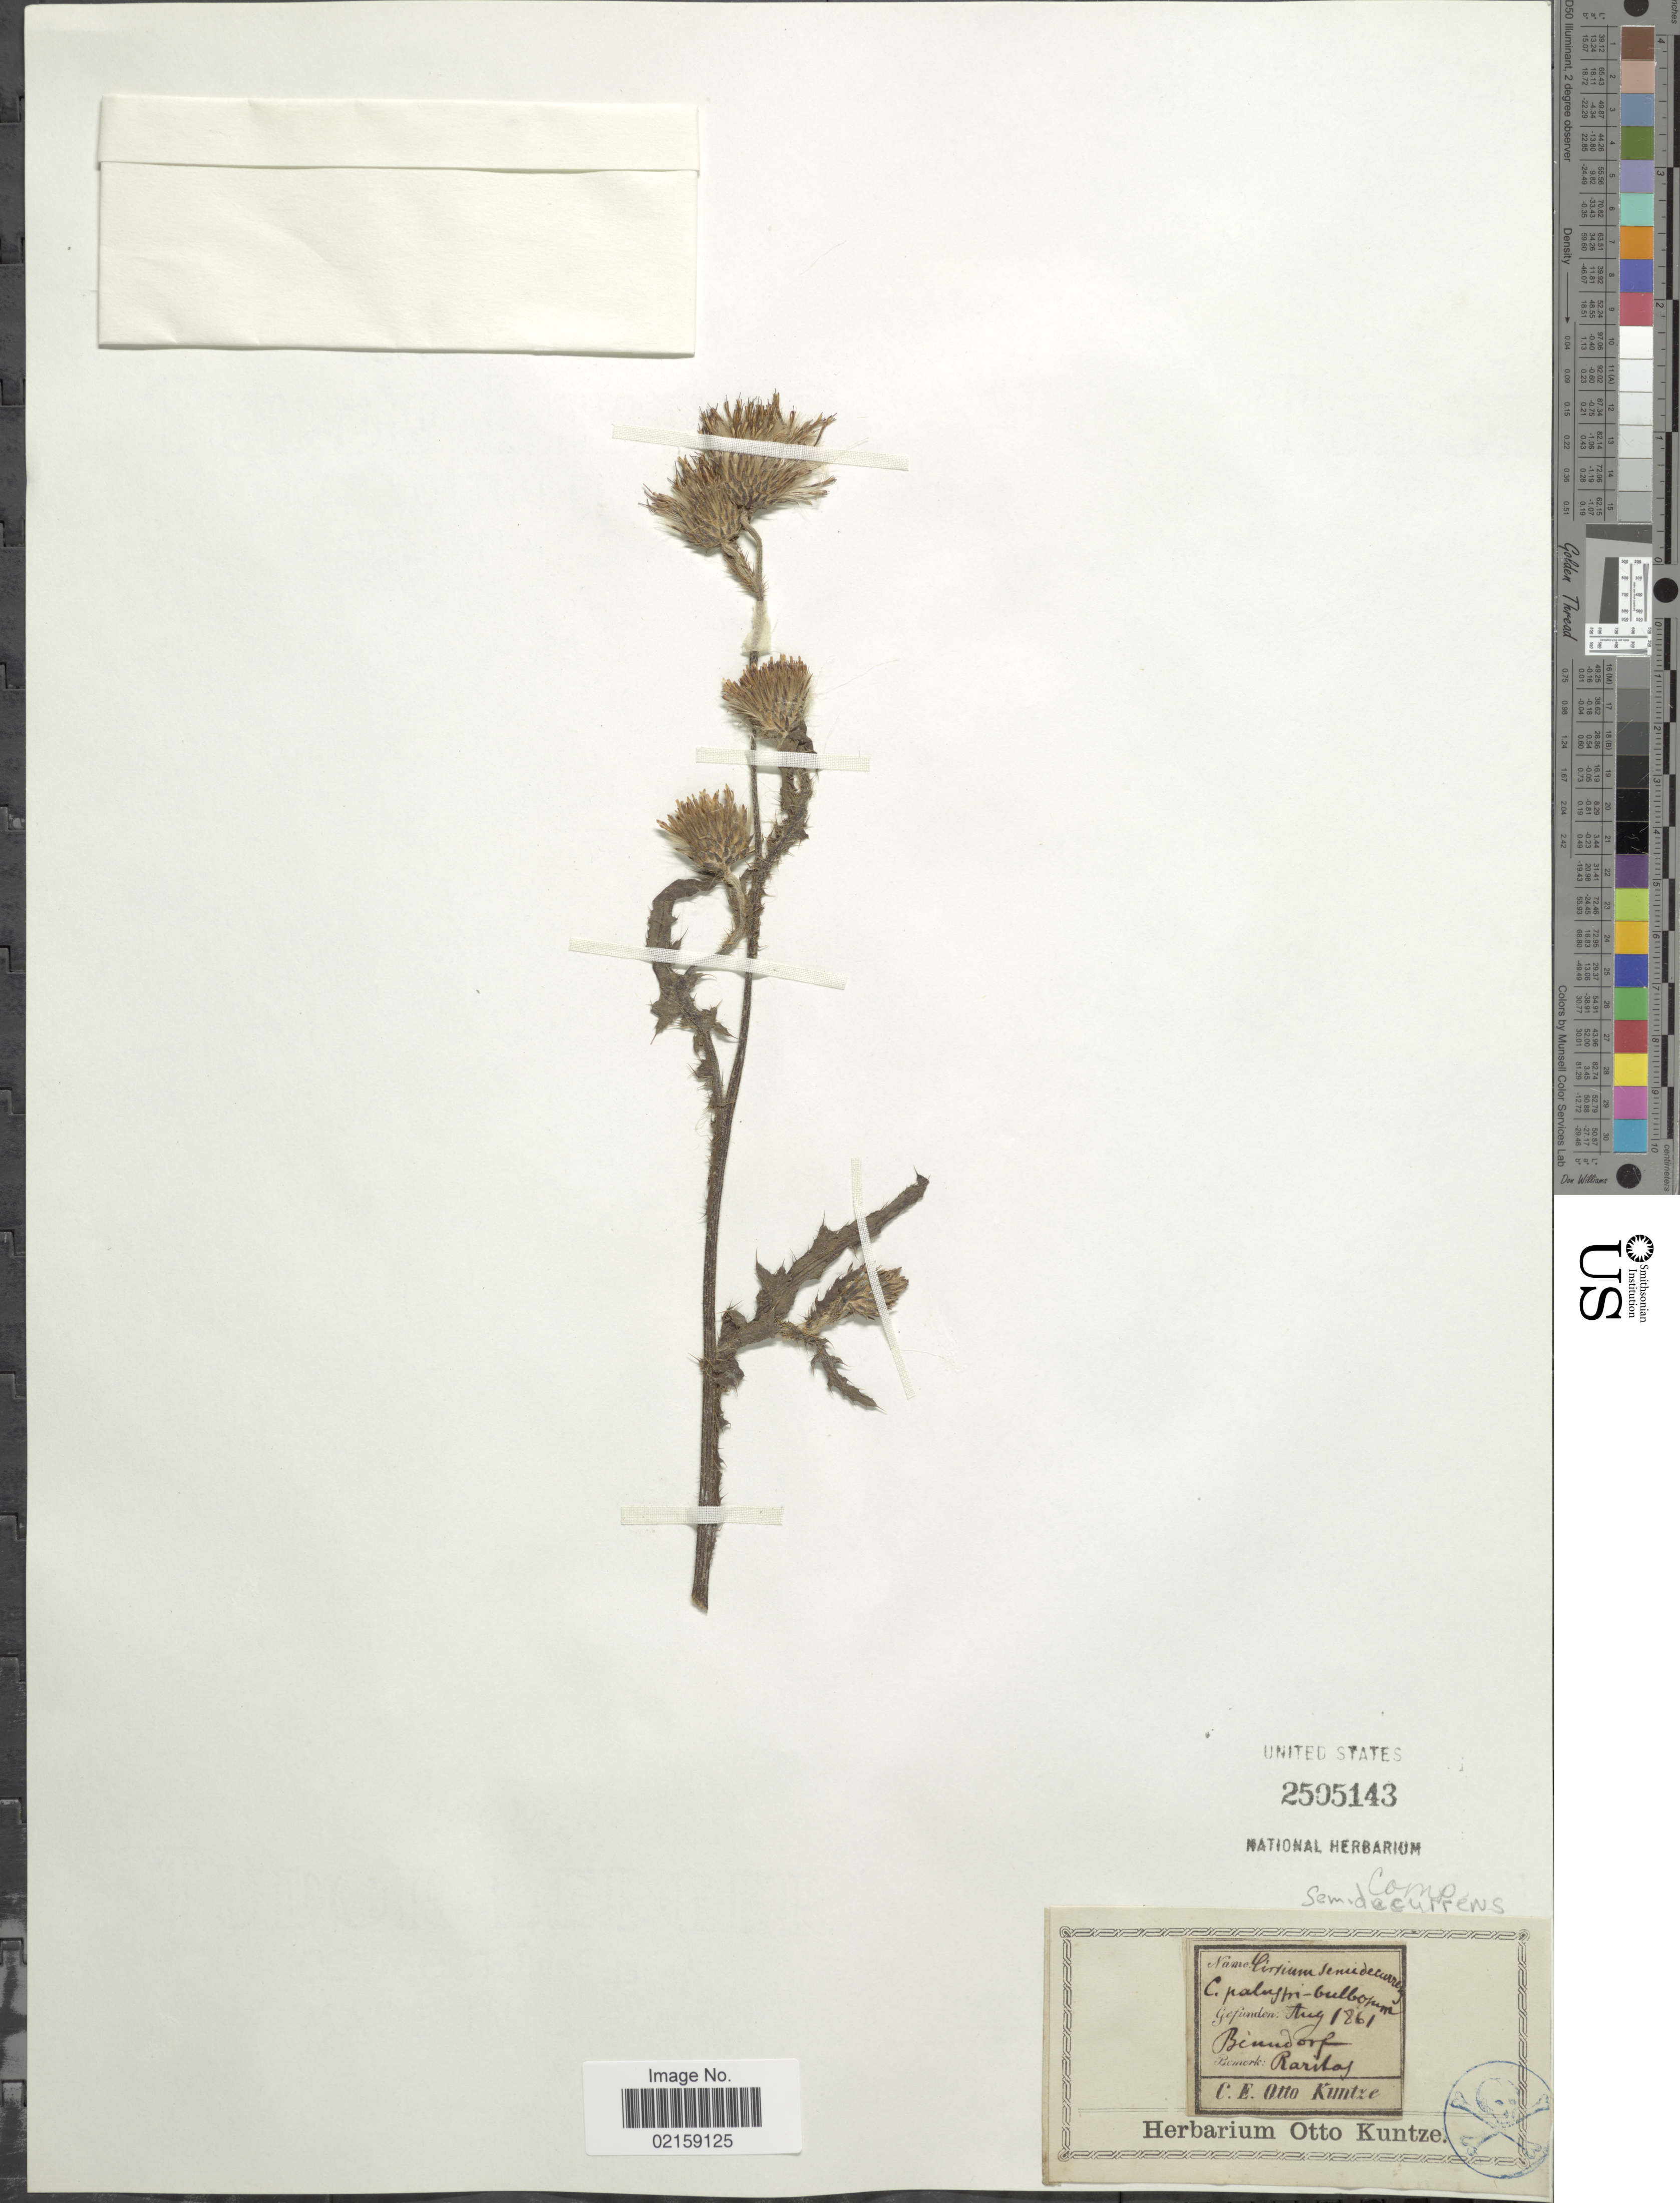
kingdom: Plantae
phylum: Tracheophyta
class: Magnoliopsida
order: Asterales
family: Asteraceae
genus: Cirsium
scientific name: Cirsium palustre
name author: (L.) Coss. ex Scop.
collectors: C.E.O. Kuntze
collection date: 1861-08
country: Germany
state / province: Sachsen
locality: Benndorf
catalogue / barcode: US 2505143